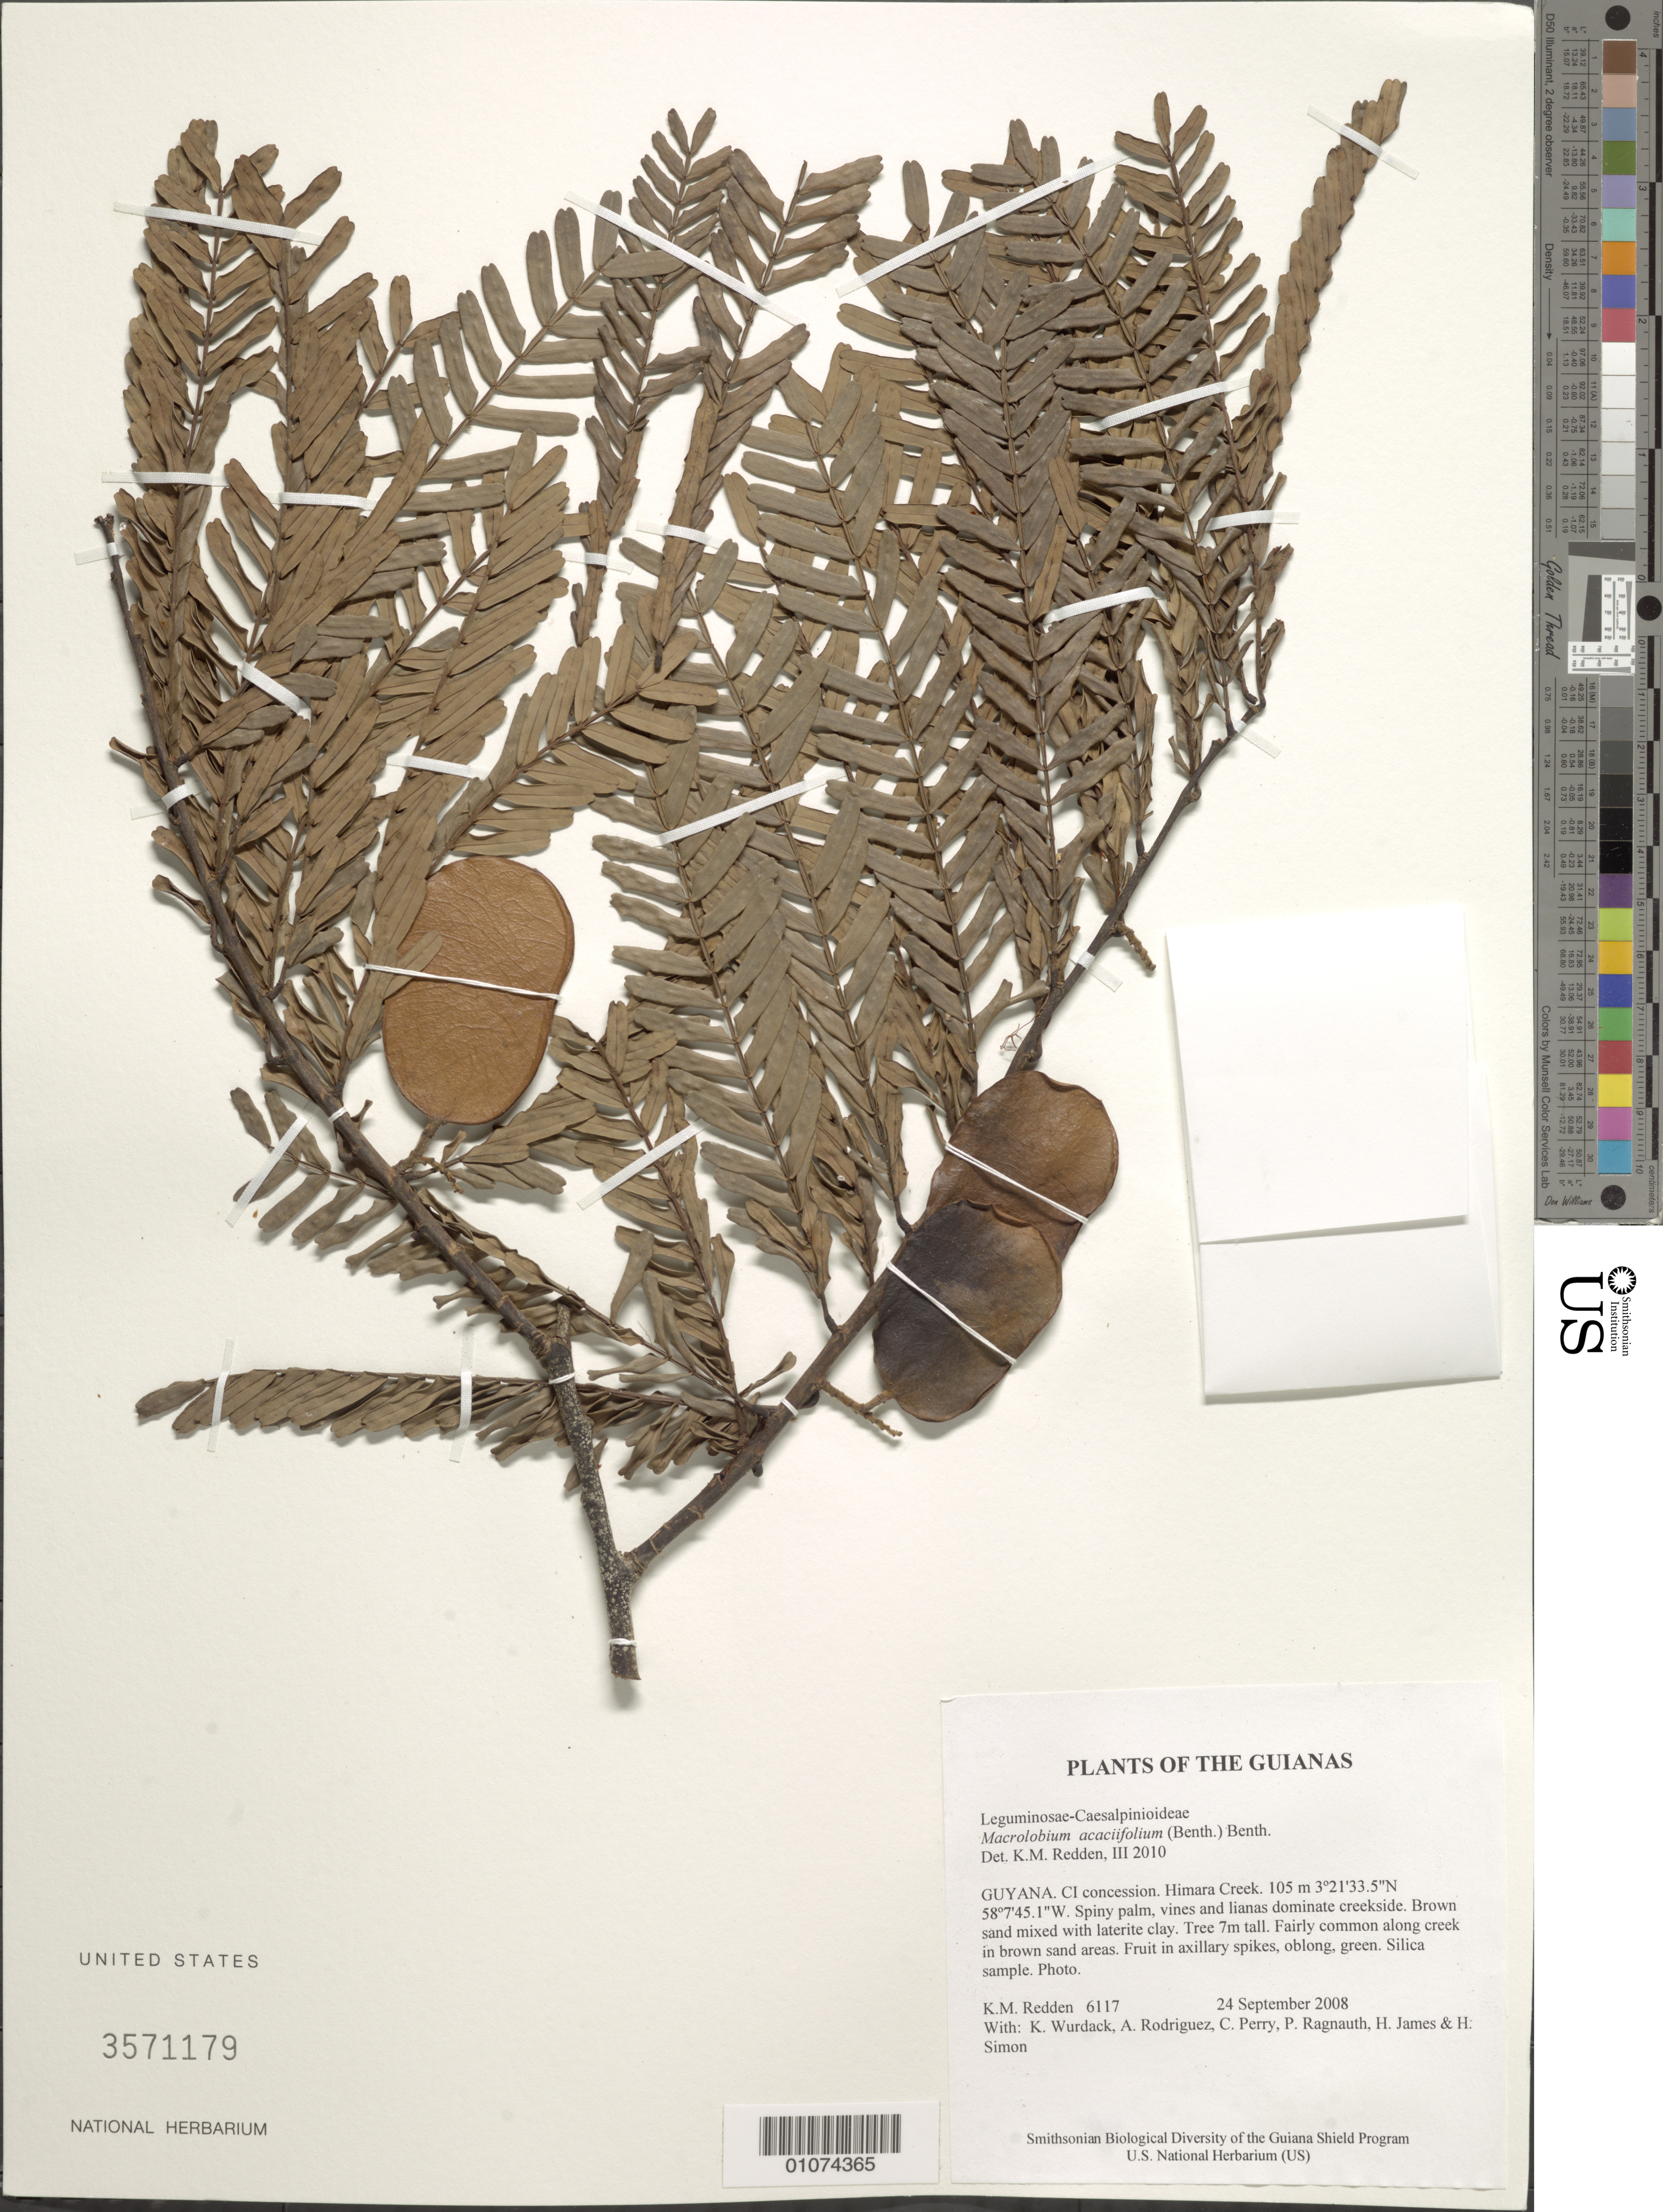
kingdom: Plantae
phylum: Tracheophyta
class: Magnoliopsida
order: Fabales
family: Fabaceae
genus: Macrolobium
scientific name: Macrolobium acaciifolium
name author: (Benth.) Benth.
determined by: Redden, K. M.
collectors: K. M. Redden, K. Wurdack, A. Rodriguez, C. Perry, P. Ragnauth, H. James & H. Simon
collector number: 6117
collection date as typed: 24 September 2008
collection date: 2008-09-24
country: Guyana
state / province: U. Takutu-U. Essequibo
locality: CI concession. Himara Creek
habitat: Spiny palm, vines and lianas dominate creekside. Brown sand mixed with laterite clay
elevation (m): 105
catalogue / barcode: US 3571179